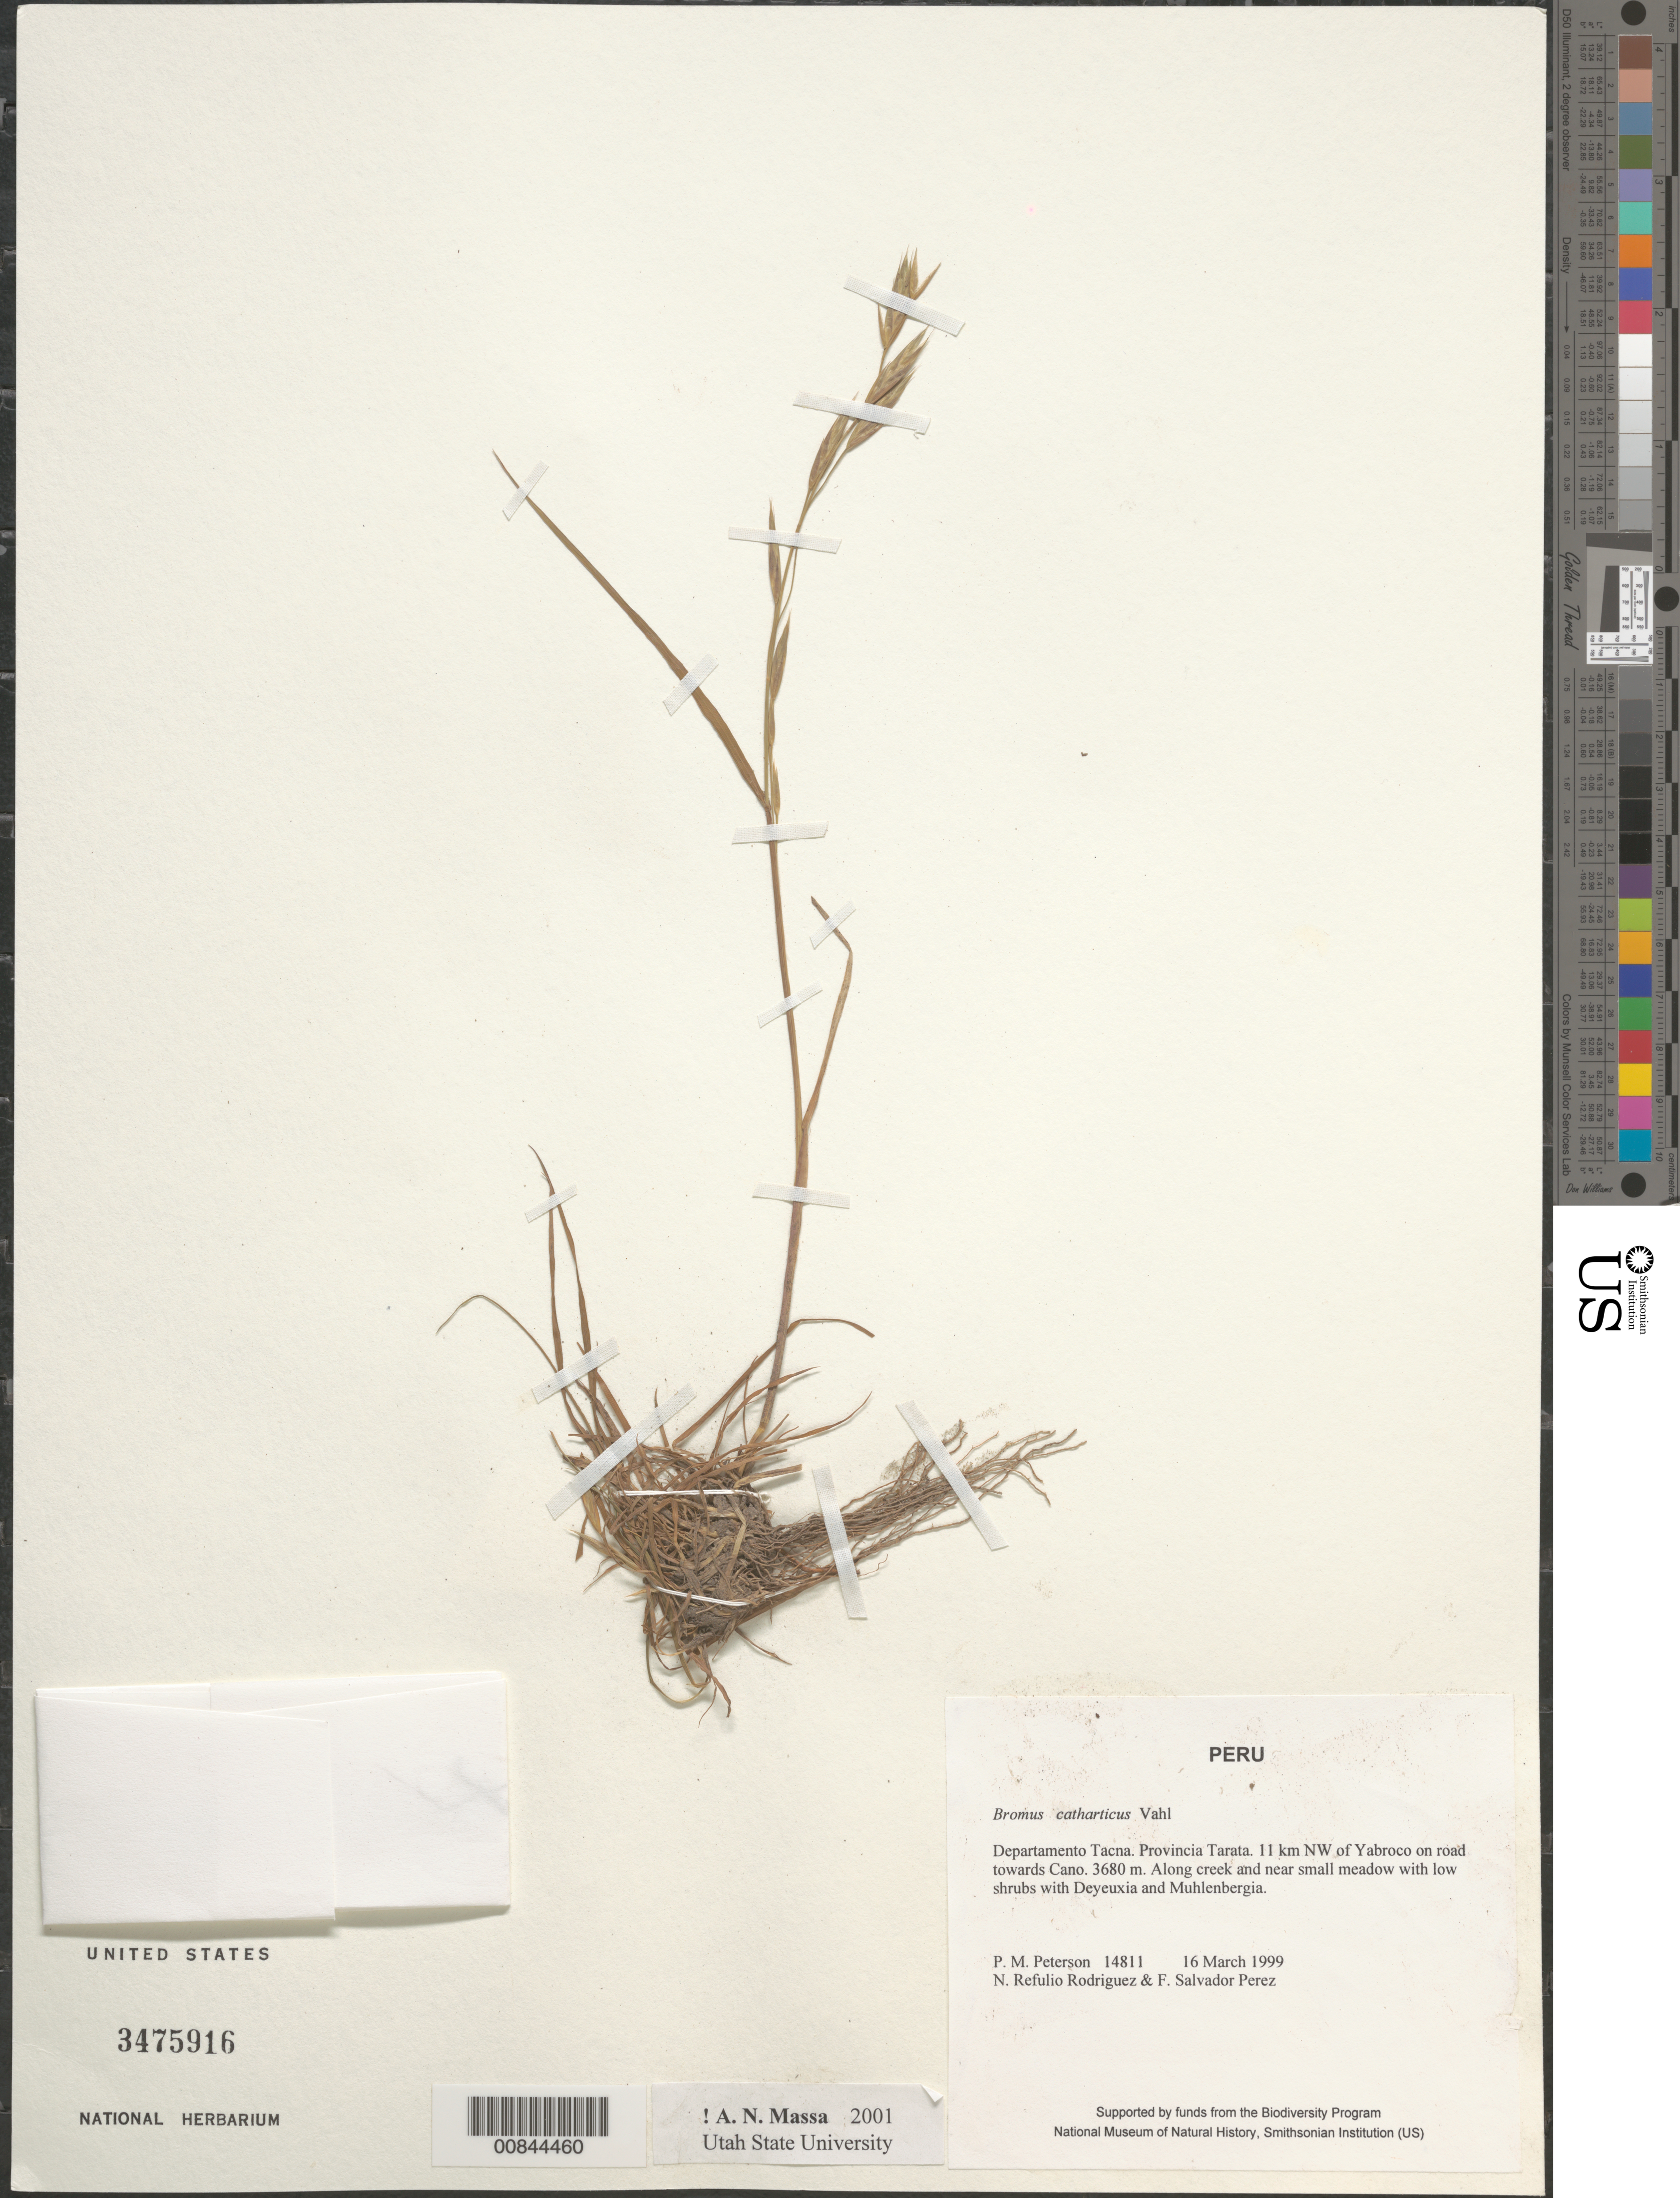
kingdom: Plantae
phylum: Tracheophyta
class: Liliopsida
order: Poales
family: Poaceae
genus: Bromus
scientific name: Bromus catharticus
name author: Vahl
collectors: P. M. Peterson, N. Refulio-Rodríguez & F. Salvador Perez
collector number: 14811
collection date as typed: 16 Mar 1999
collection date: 1999-03-16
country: Peru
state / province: Tacna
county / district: Tarata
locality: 11 km NW of Yabroco on road towards Cano.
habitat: Along creek and near small meadow with low shrubs with Deyeuxia and Muhlenbergia.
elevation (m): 3680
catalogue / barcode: US 3475916